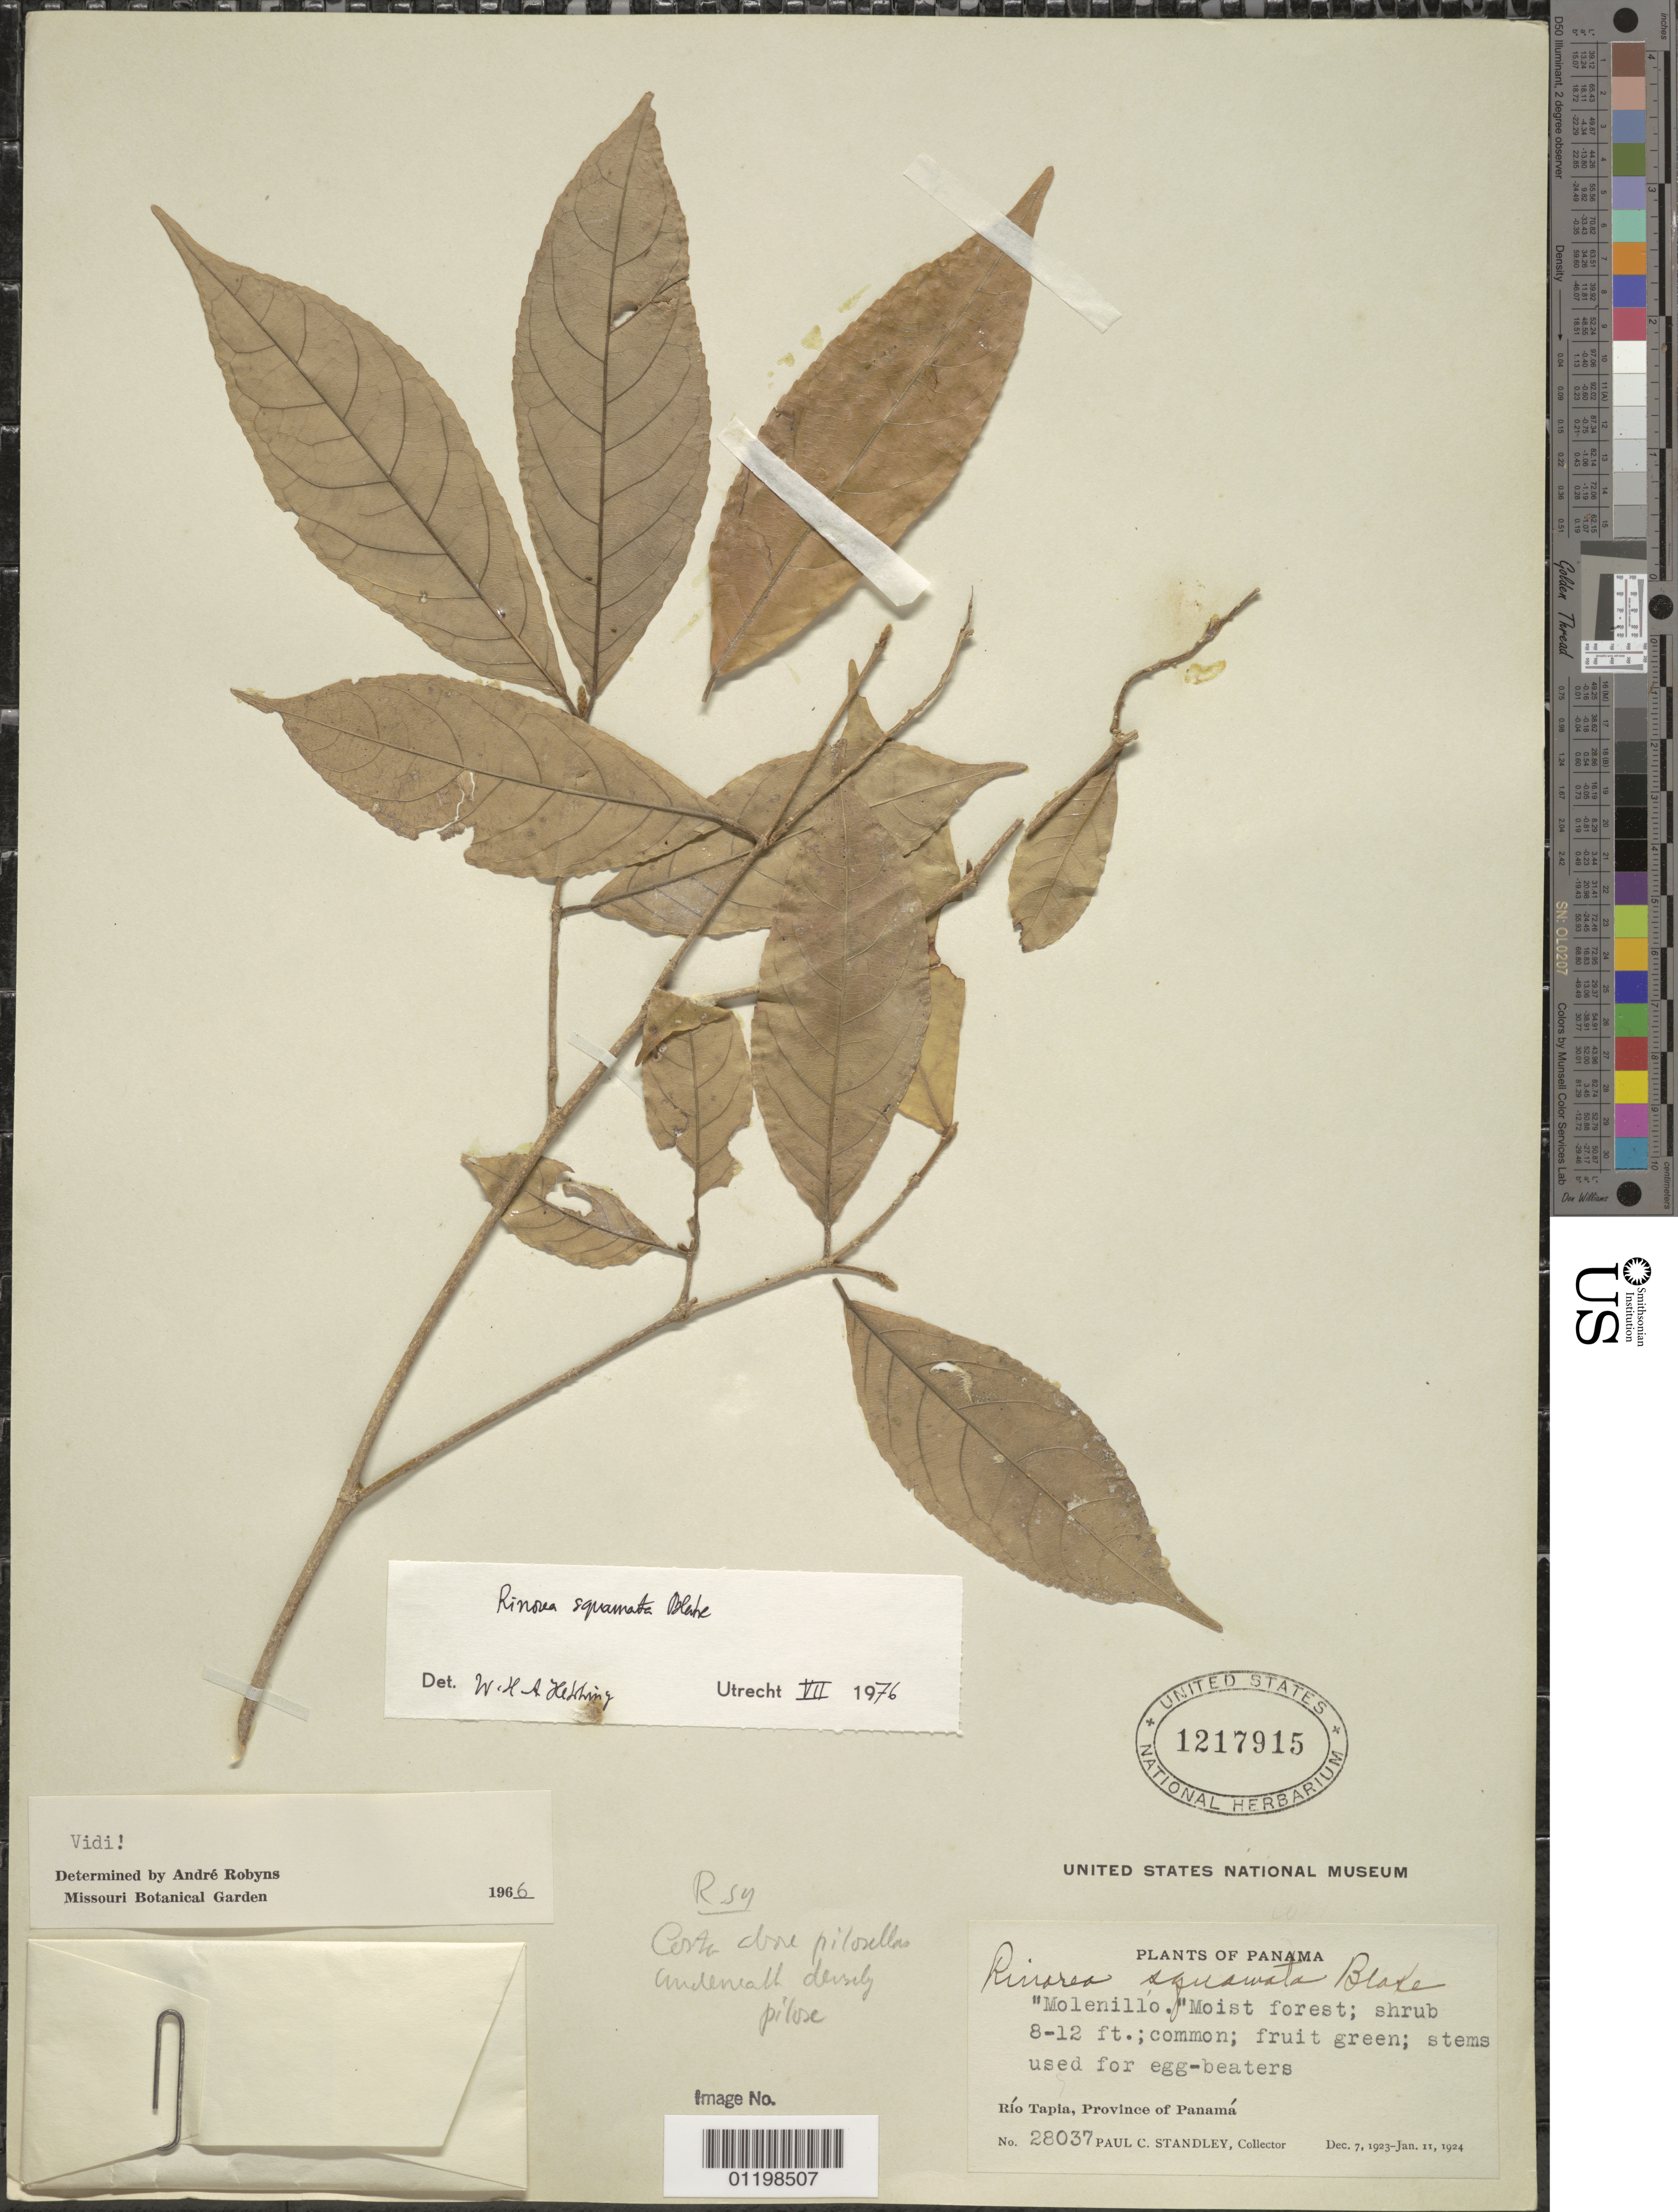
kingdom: Plantae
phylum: Tracheophyta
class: Magnoliopsida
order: Malpighiales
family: Violaceae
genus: Rinorea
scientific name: Rinorea squamata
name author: S.F. Blake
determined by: Hekking, W. H. A.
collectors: P. C. Standley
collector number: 28037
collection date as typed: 07 Dec 1923 to 11 Jan 1924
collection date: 1923-12-07/1924-01-11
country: Panama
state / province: Panamá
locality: Rio Tapia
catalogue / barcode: US 1217915